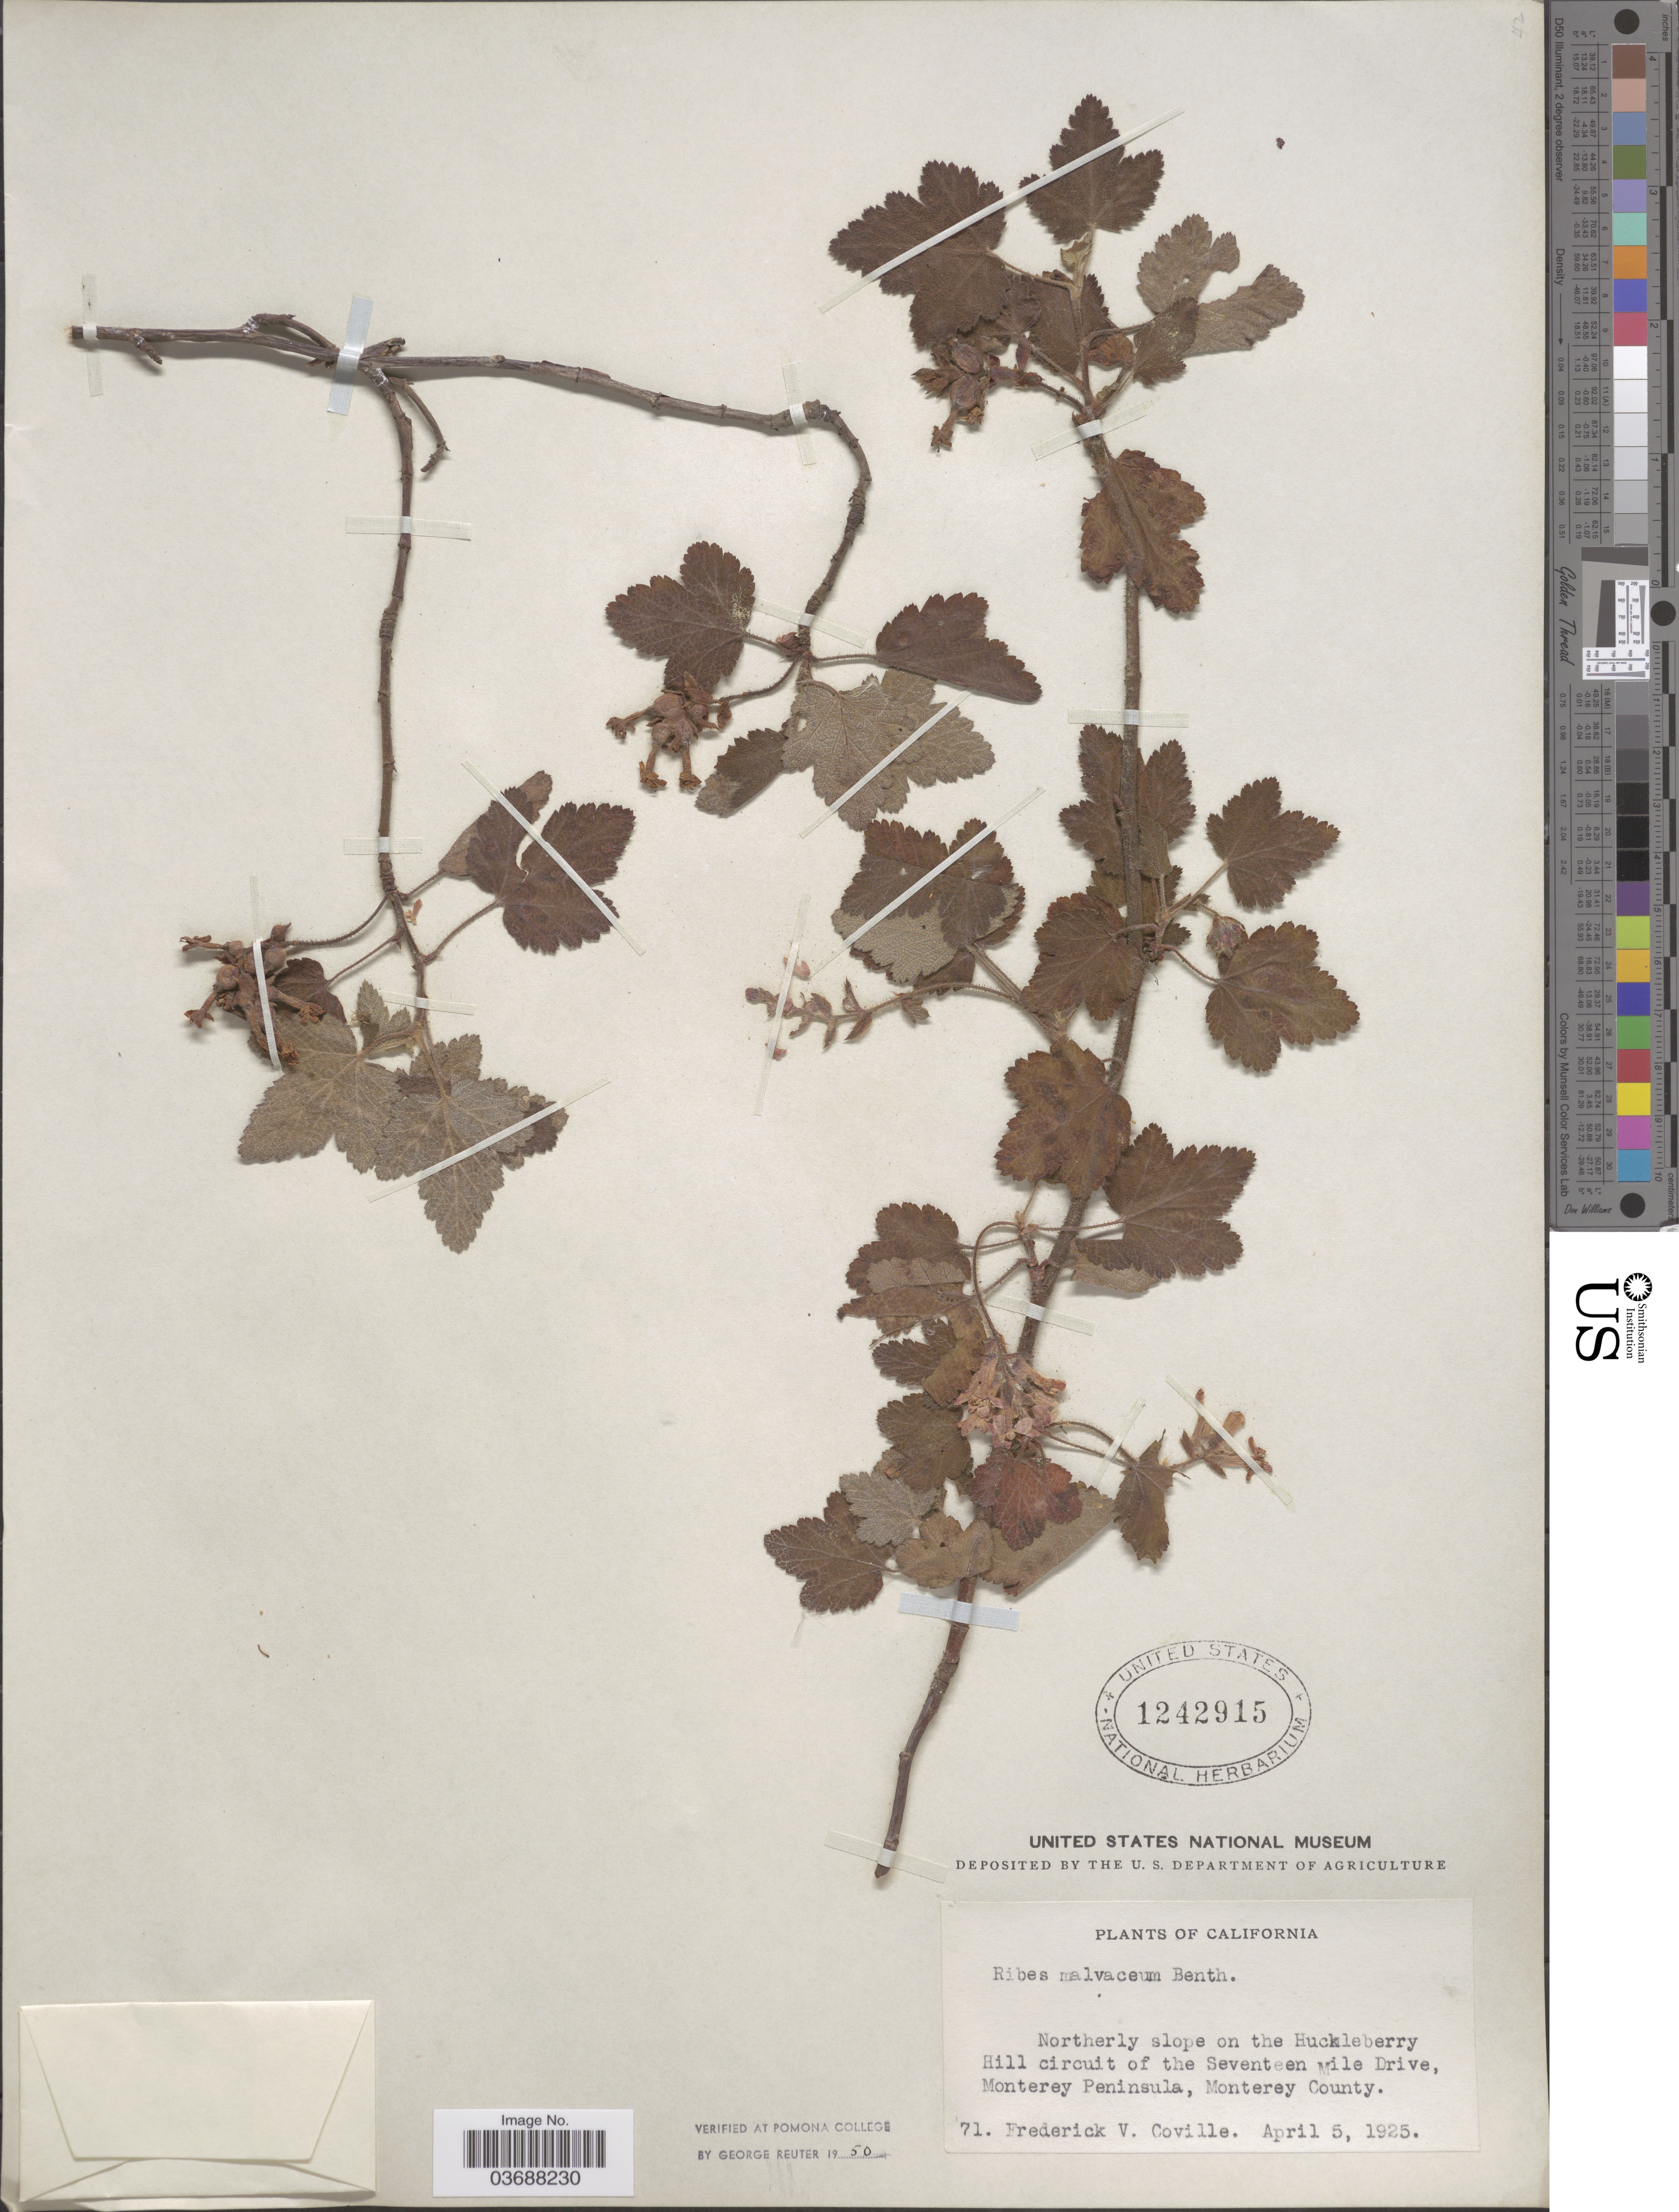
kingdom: Plantae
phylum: Tracheophyta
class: Magnoliopsida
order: Saxifragales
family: Grossulariaceae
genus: Ribes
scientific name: Ribes malvaceum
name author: Sm.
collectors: F. V. Coville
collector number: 71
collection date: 1925-04-05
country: United States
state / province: California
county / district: Monterey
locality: Northerly slope on the Huckleberry Hill circuit of the Seventeen Mile Drive, Monterey Peninsula, Monterey County.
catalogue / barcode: US 1242915